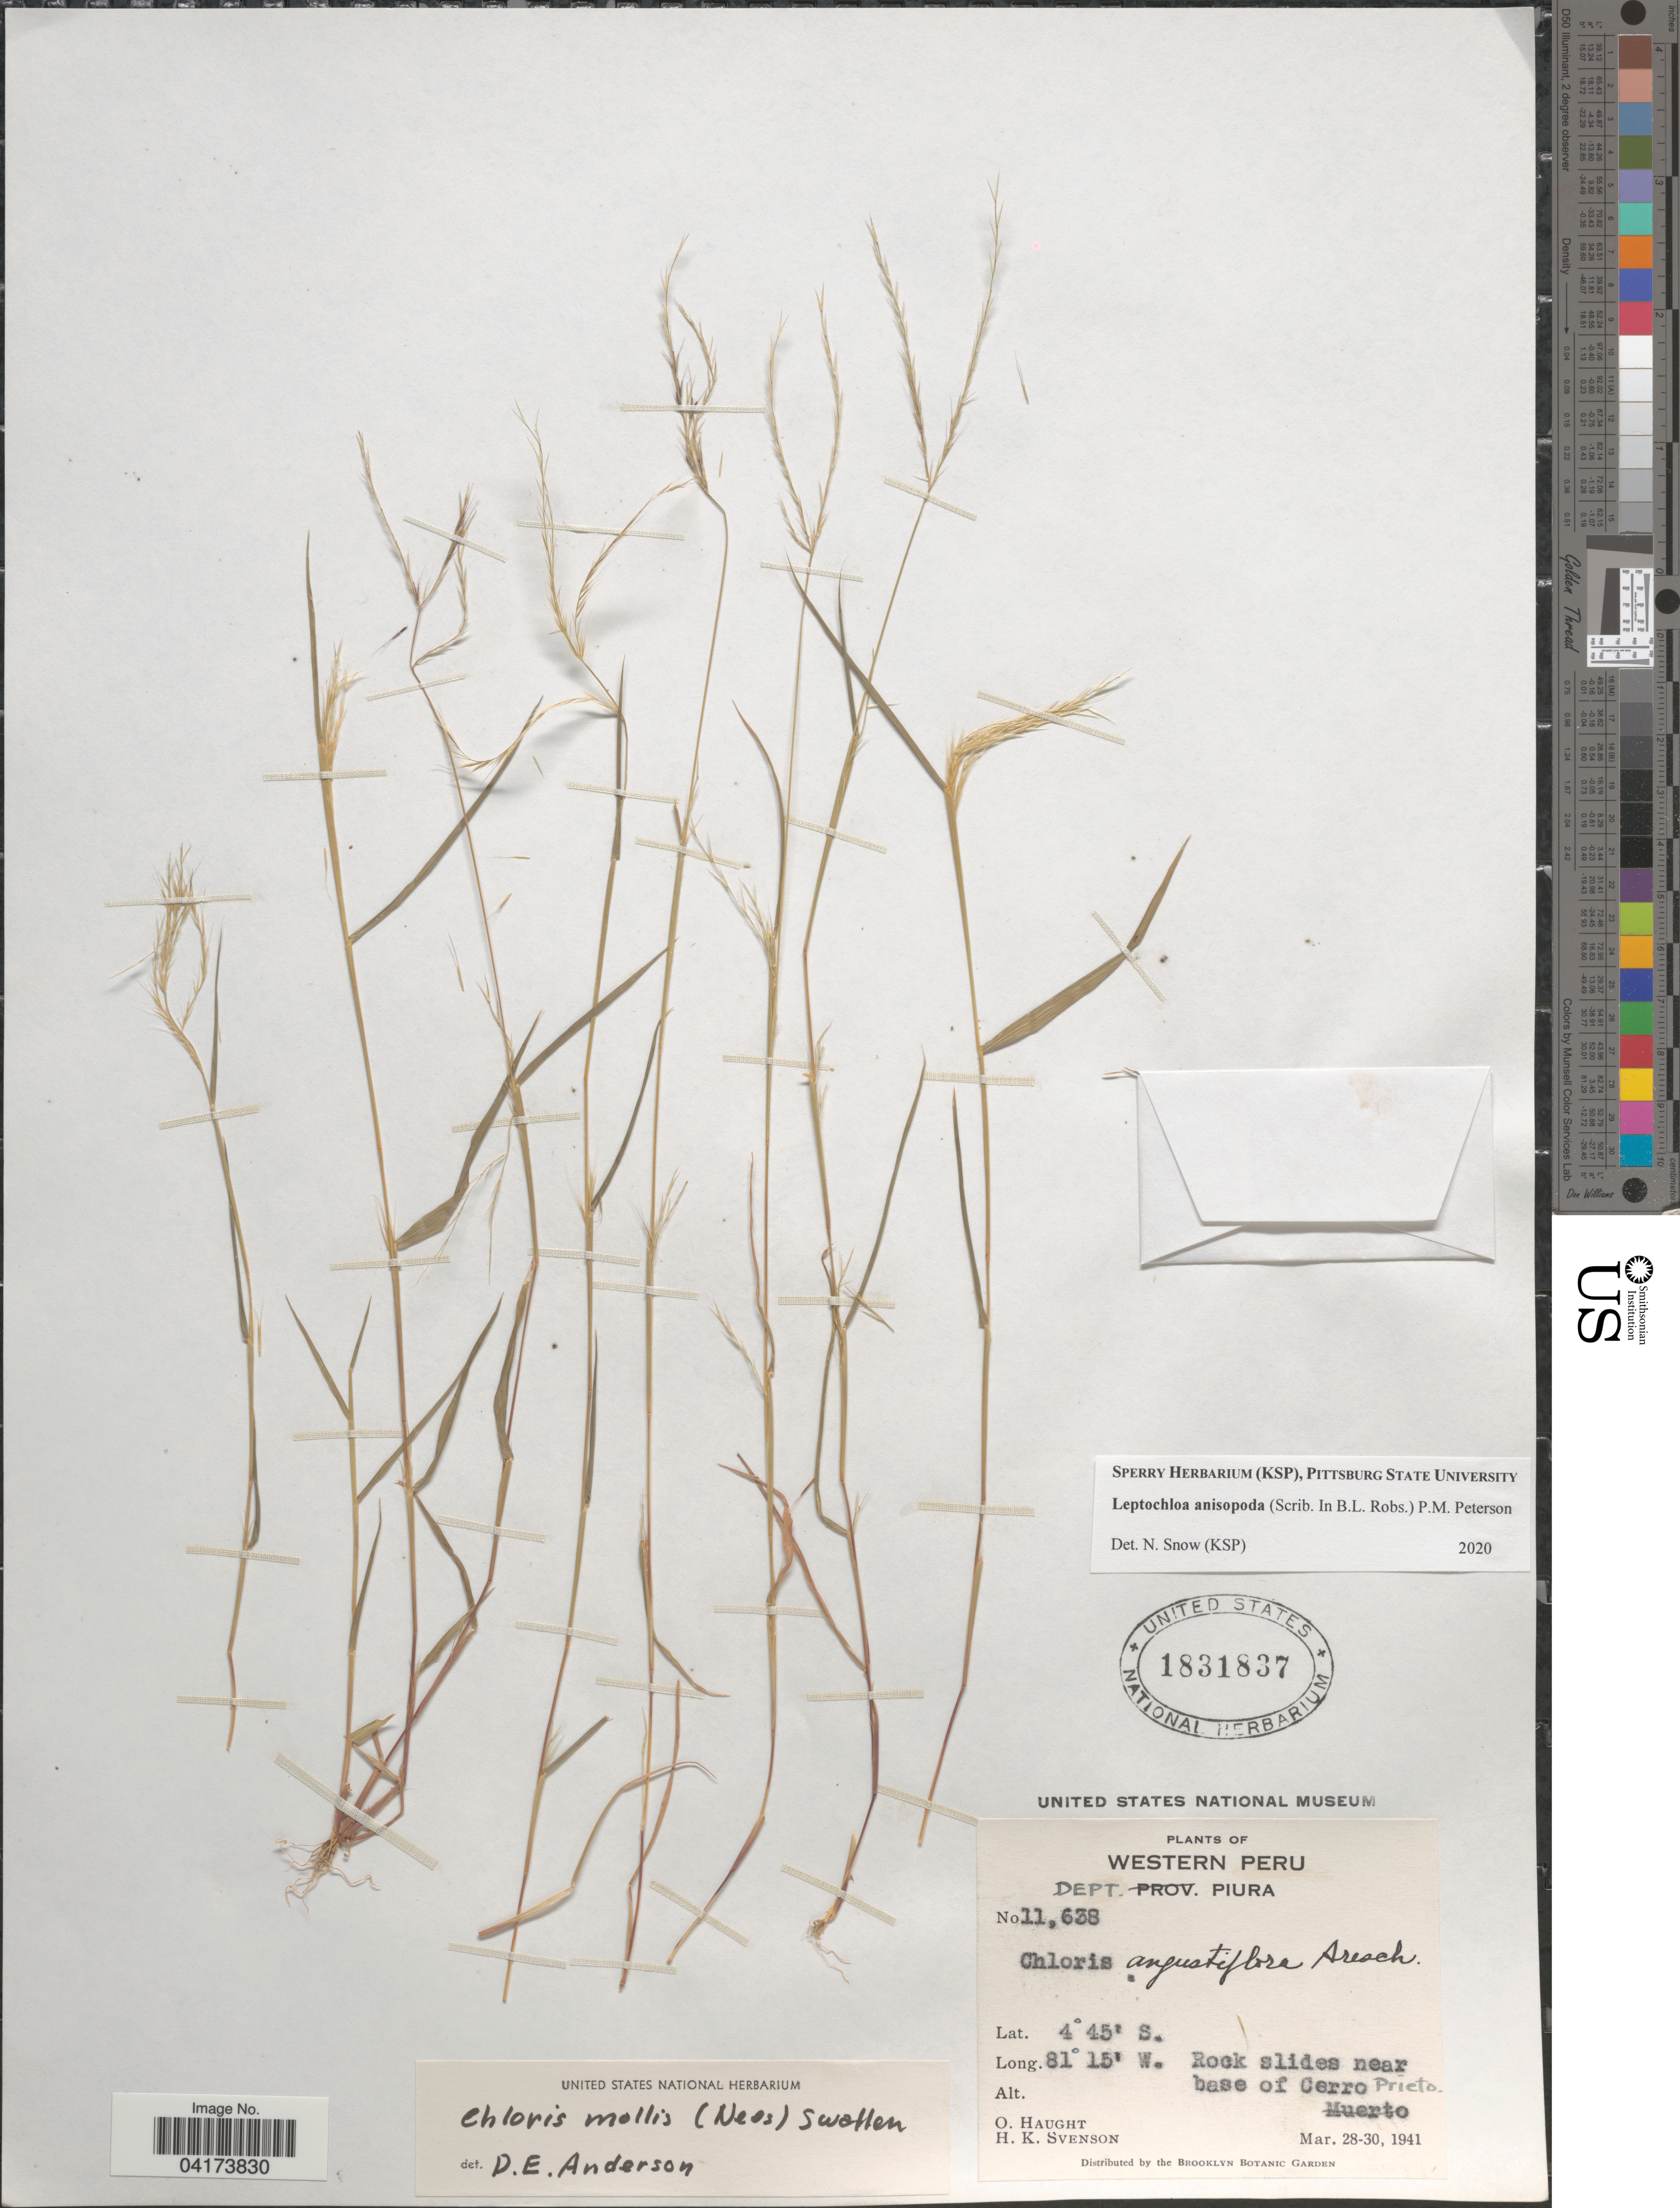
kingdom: Plantae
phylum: Tracheophyta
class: Liliopsida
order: Poales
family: Poaceae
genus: Leptochloa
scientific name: Leptochloa anisopoda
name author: (B.L. Rob. ex Scribn.) P.M. Peterson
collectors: O. Haught & H. K. Svenson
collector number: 11638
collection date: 1941-03-28/1941-03-30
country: Peru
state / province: Piura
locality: Western Peru. Dept. Piura. Rock slides near base of Cerro Prieto.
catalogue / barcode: US 1831837